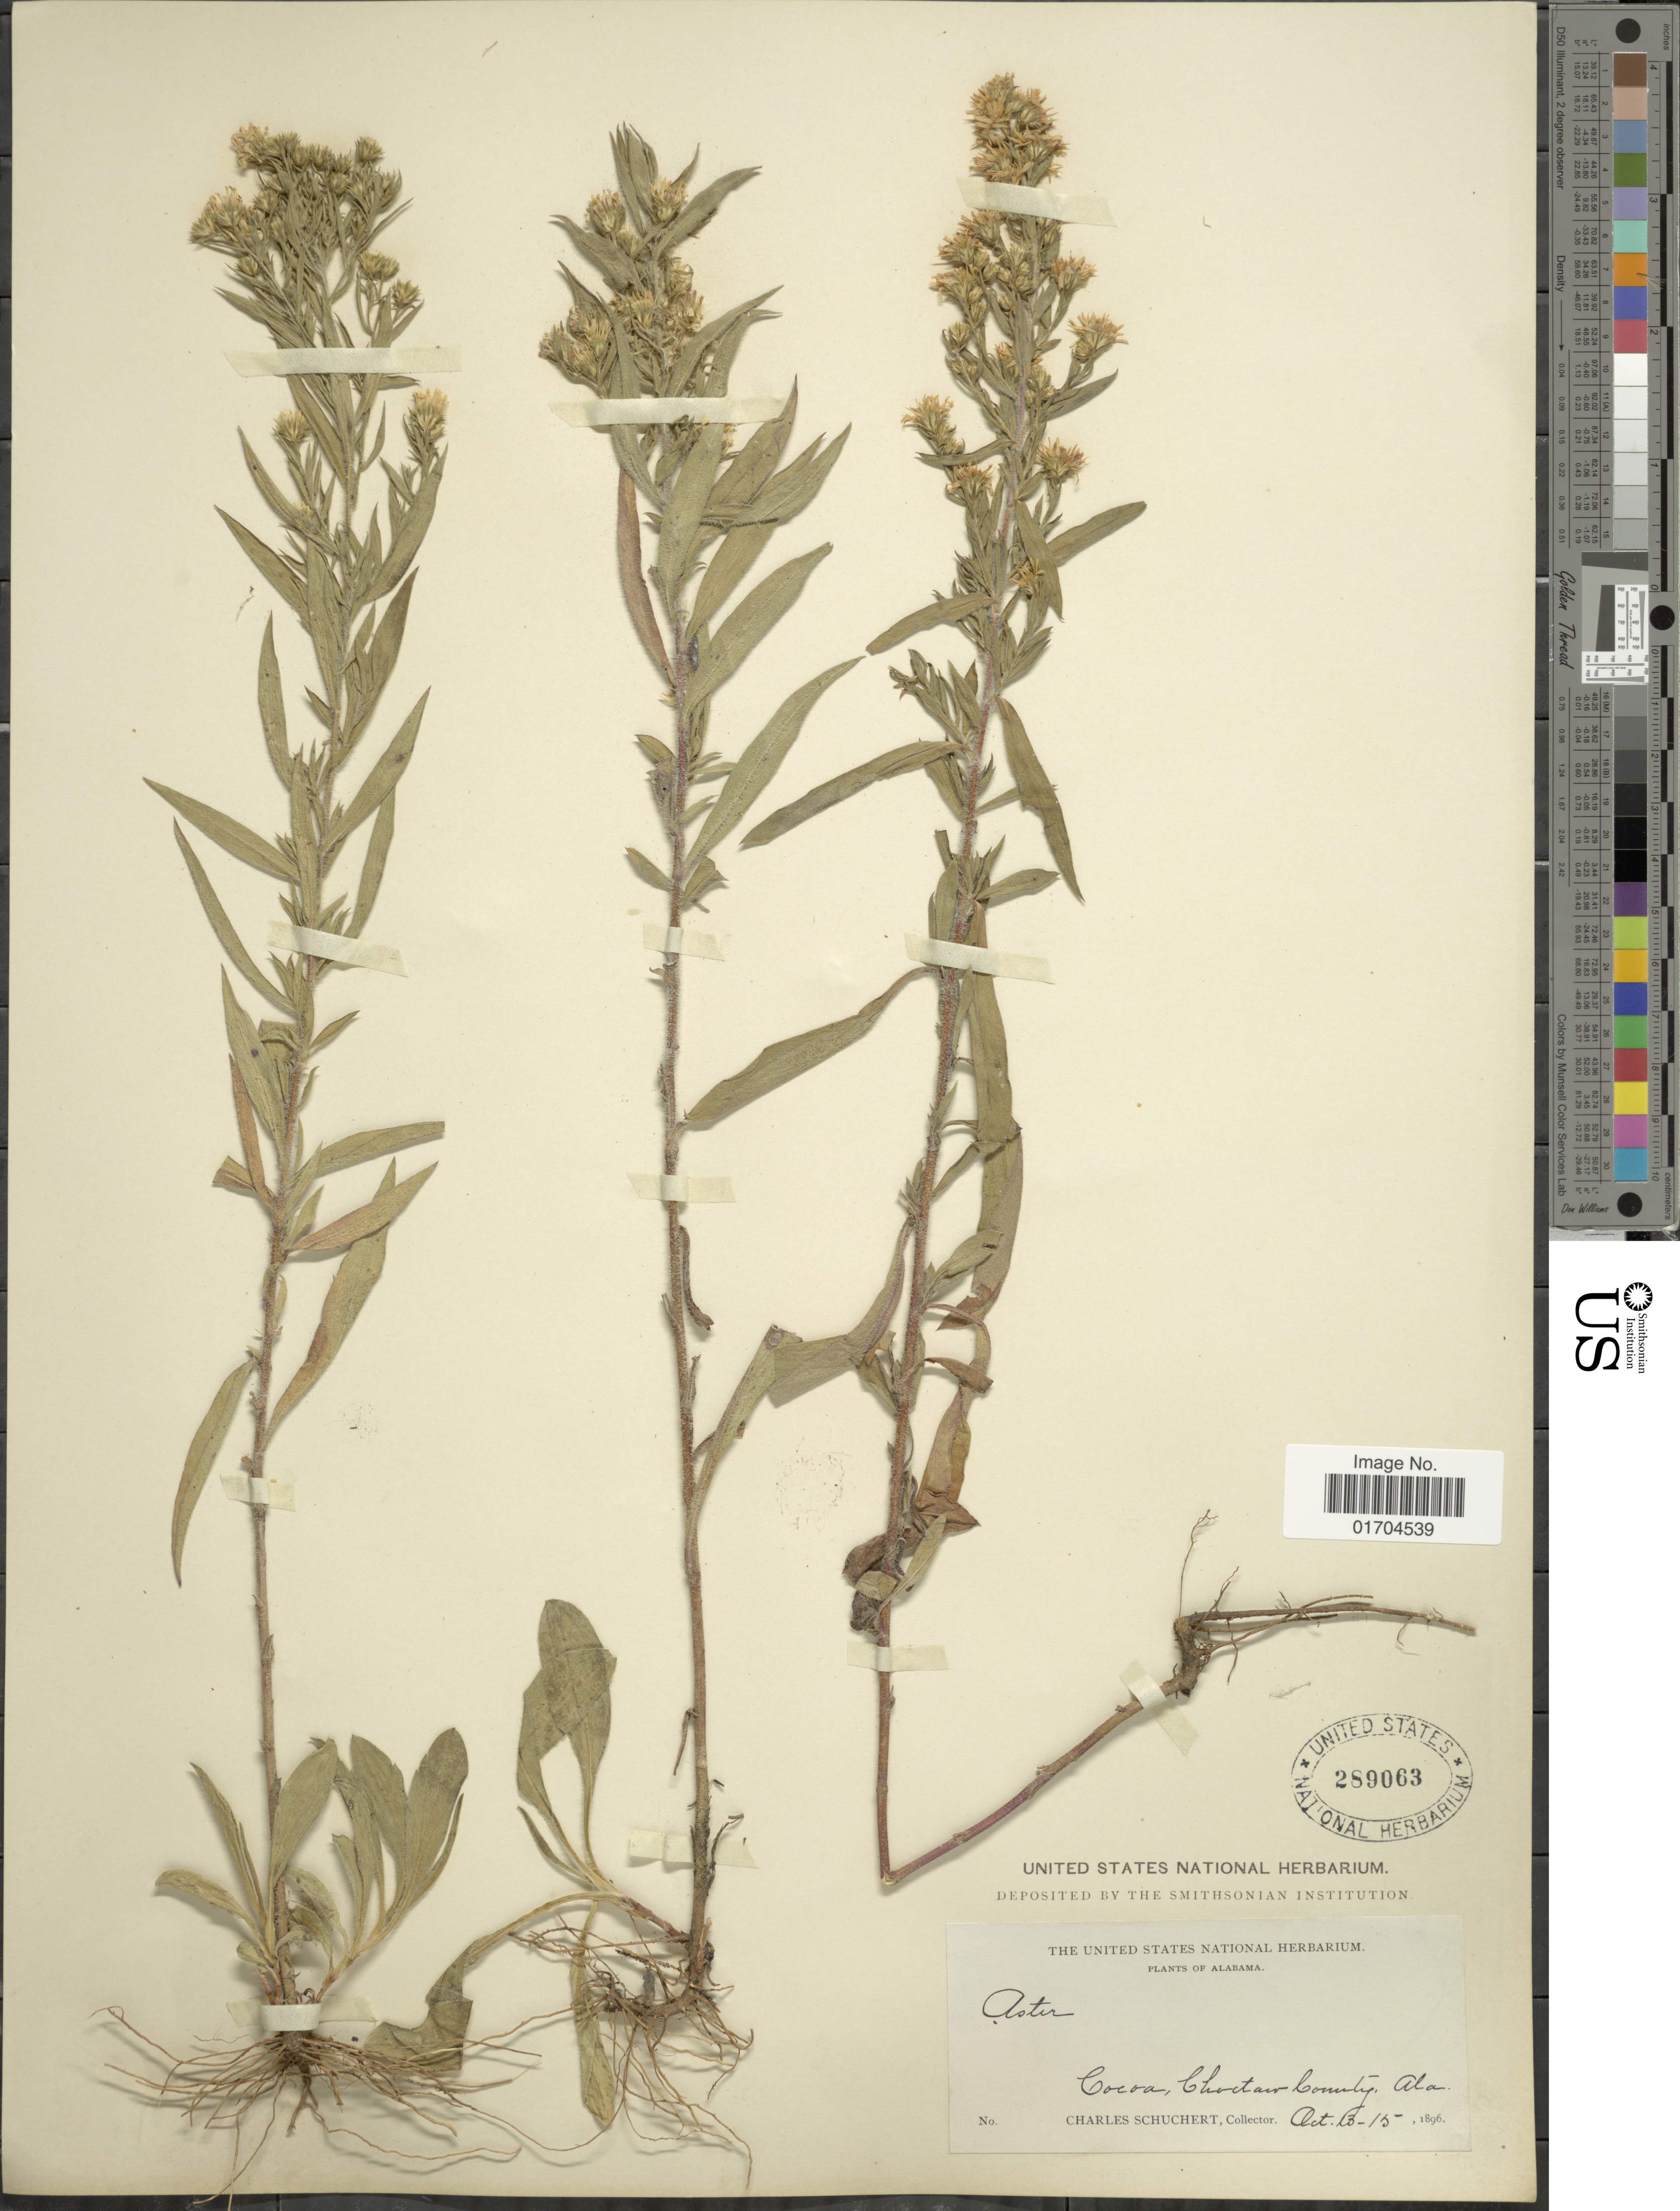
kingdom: Plantae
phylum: Tracheophyta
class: Magnoliopsida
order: Asterales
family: Asteraceae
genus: Symphyotrichum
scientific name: Symphyotrichum sp.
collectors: C. Schuchert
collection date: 1896-10-13/1896-10-15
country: United States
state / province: Alabama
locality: Cocoa, Choctaw County, Ala.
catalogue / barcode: US 289063